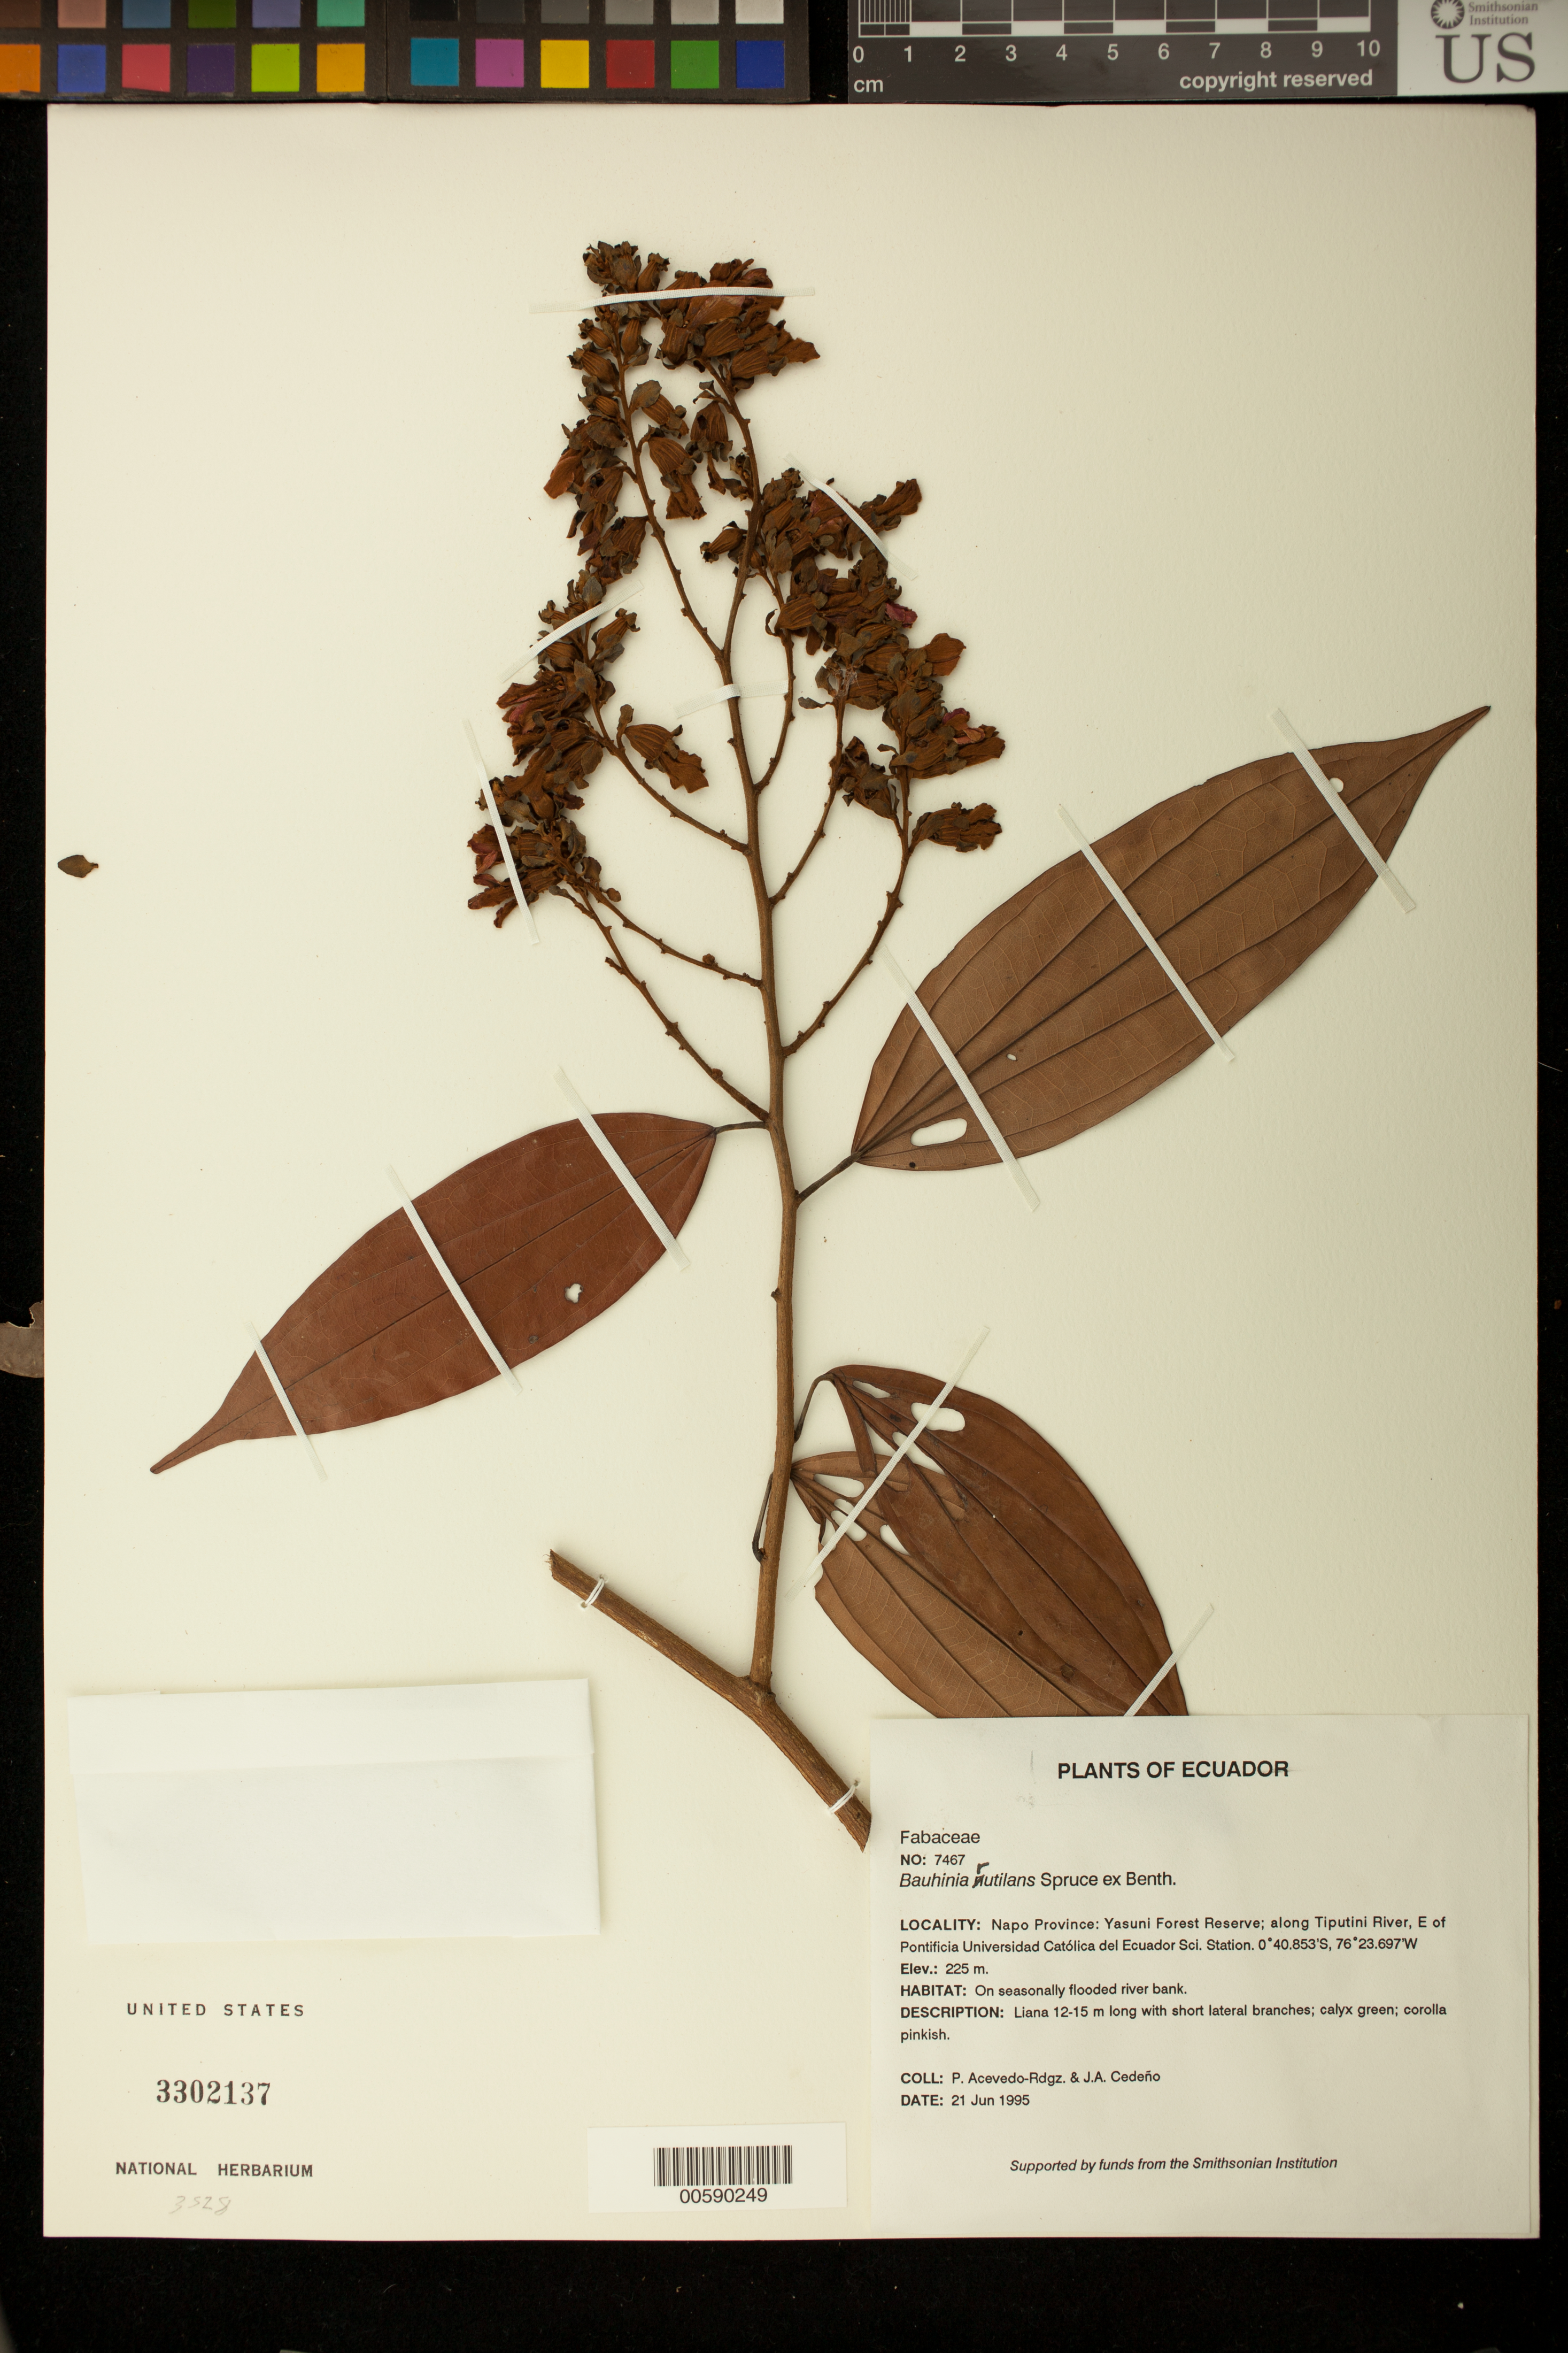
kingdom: Plantae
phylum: Tracheophyta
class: Magnoliopsida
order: Fabales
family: Fabaceae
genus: Bauhinia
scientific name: Bauhinia rutilans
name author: Spruce ex Benth.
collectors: P. Acevedo-Rodr. & J. A. Cedeño M.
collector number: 7467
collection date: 1995-06-21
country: Ecuador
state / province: Napo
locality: Yasuni forest Reserve along Tiputni River, E of Pontifica Universidad Catolica del Ecuador Sci. Station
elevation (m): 225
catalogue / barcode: US 3302137